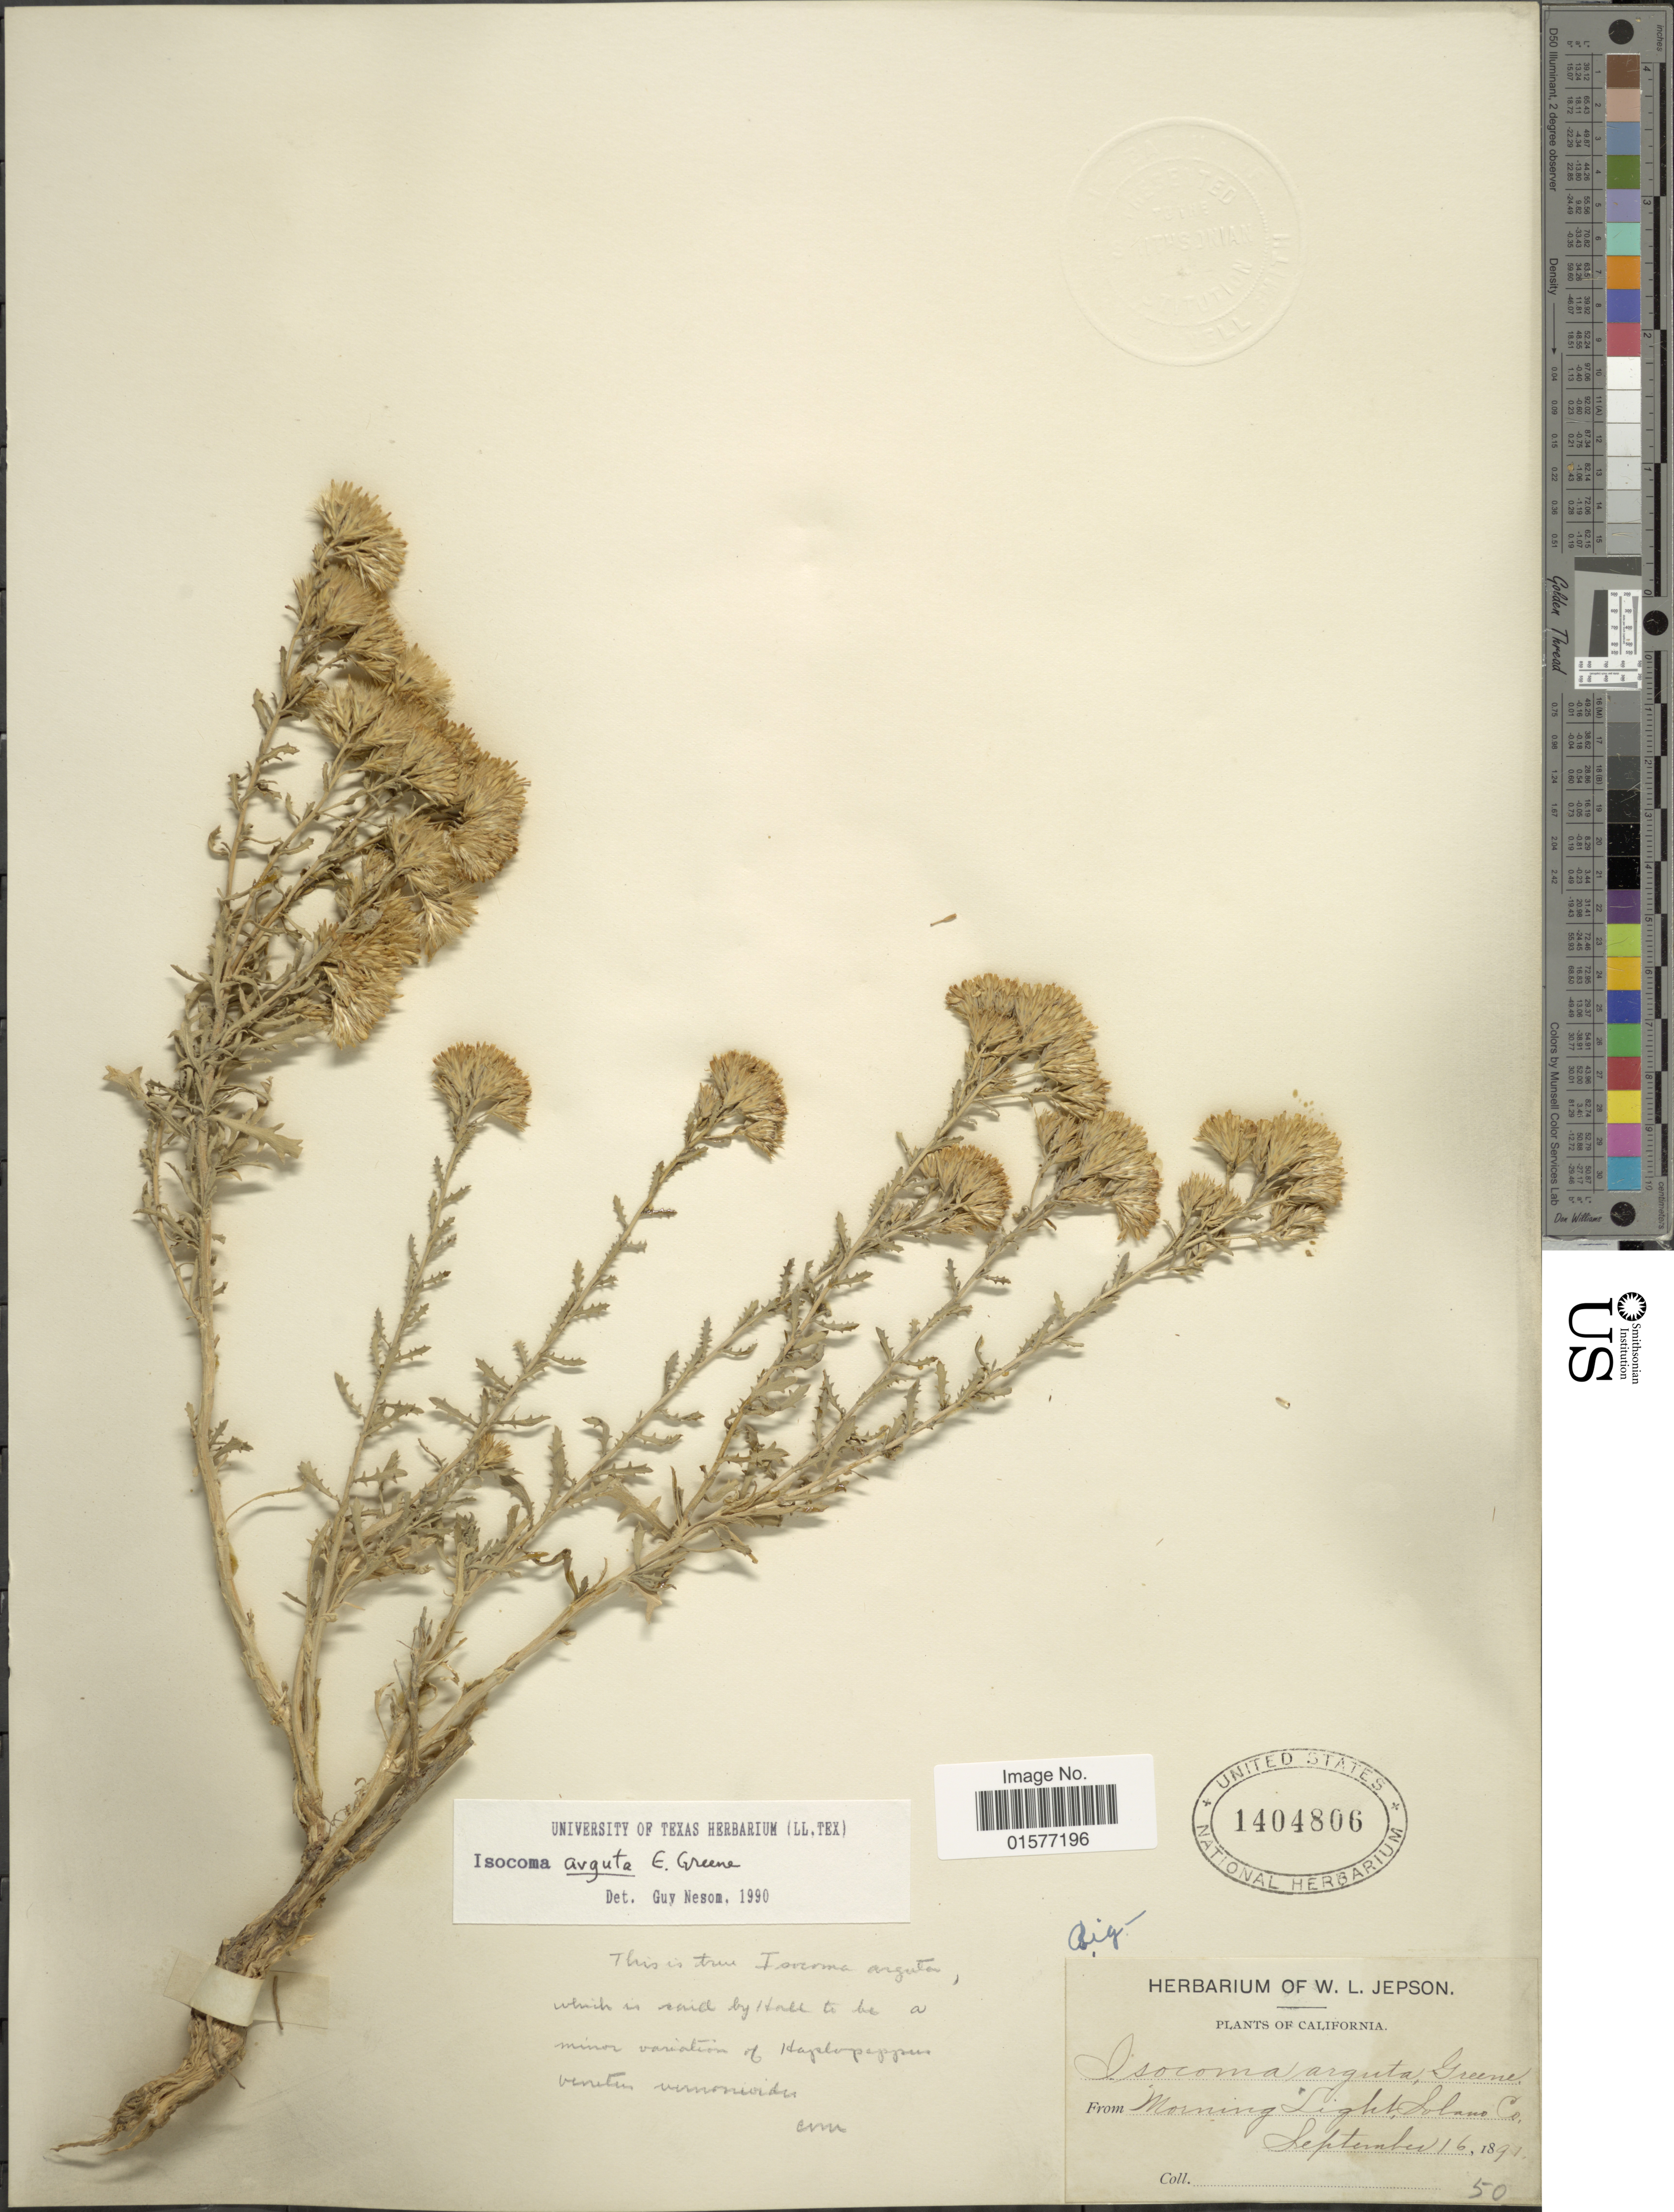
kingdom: Plantae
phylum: Tracheophyta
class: Magnoliopsida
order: Asterales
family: Asteraceae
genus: Isocoma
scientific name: Isocoma arguta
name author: Greene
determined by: Urbatsch, Lowell E., Curator (LSU), Louisiana State University (UNITED STATES)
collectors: ex herb. of W. L. Jepson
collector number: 50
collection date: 1891-09-16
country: United States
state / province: California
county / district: Solano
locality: Morning Light, Solano Co.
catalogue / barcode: US 1404806